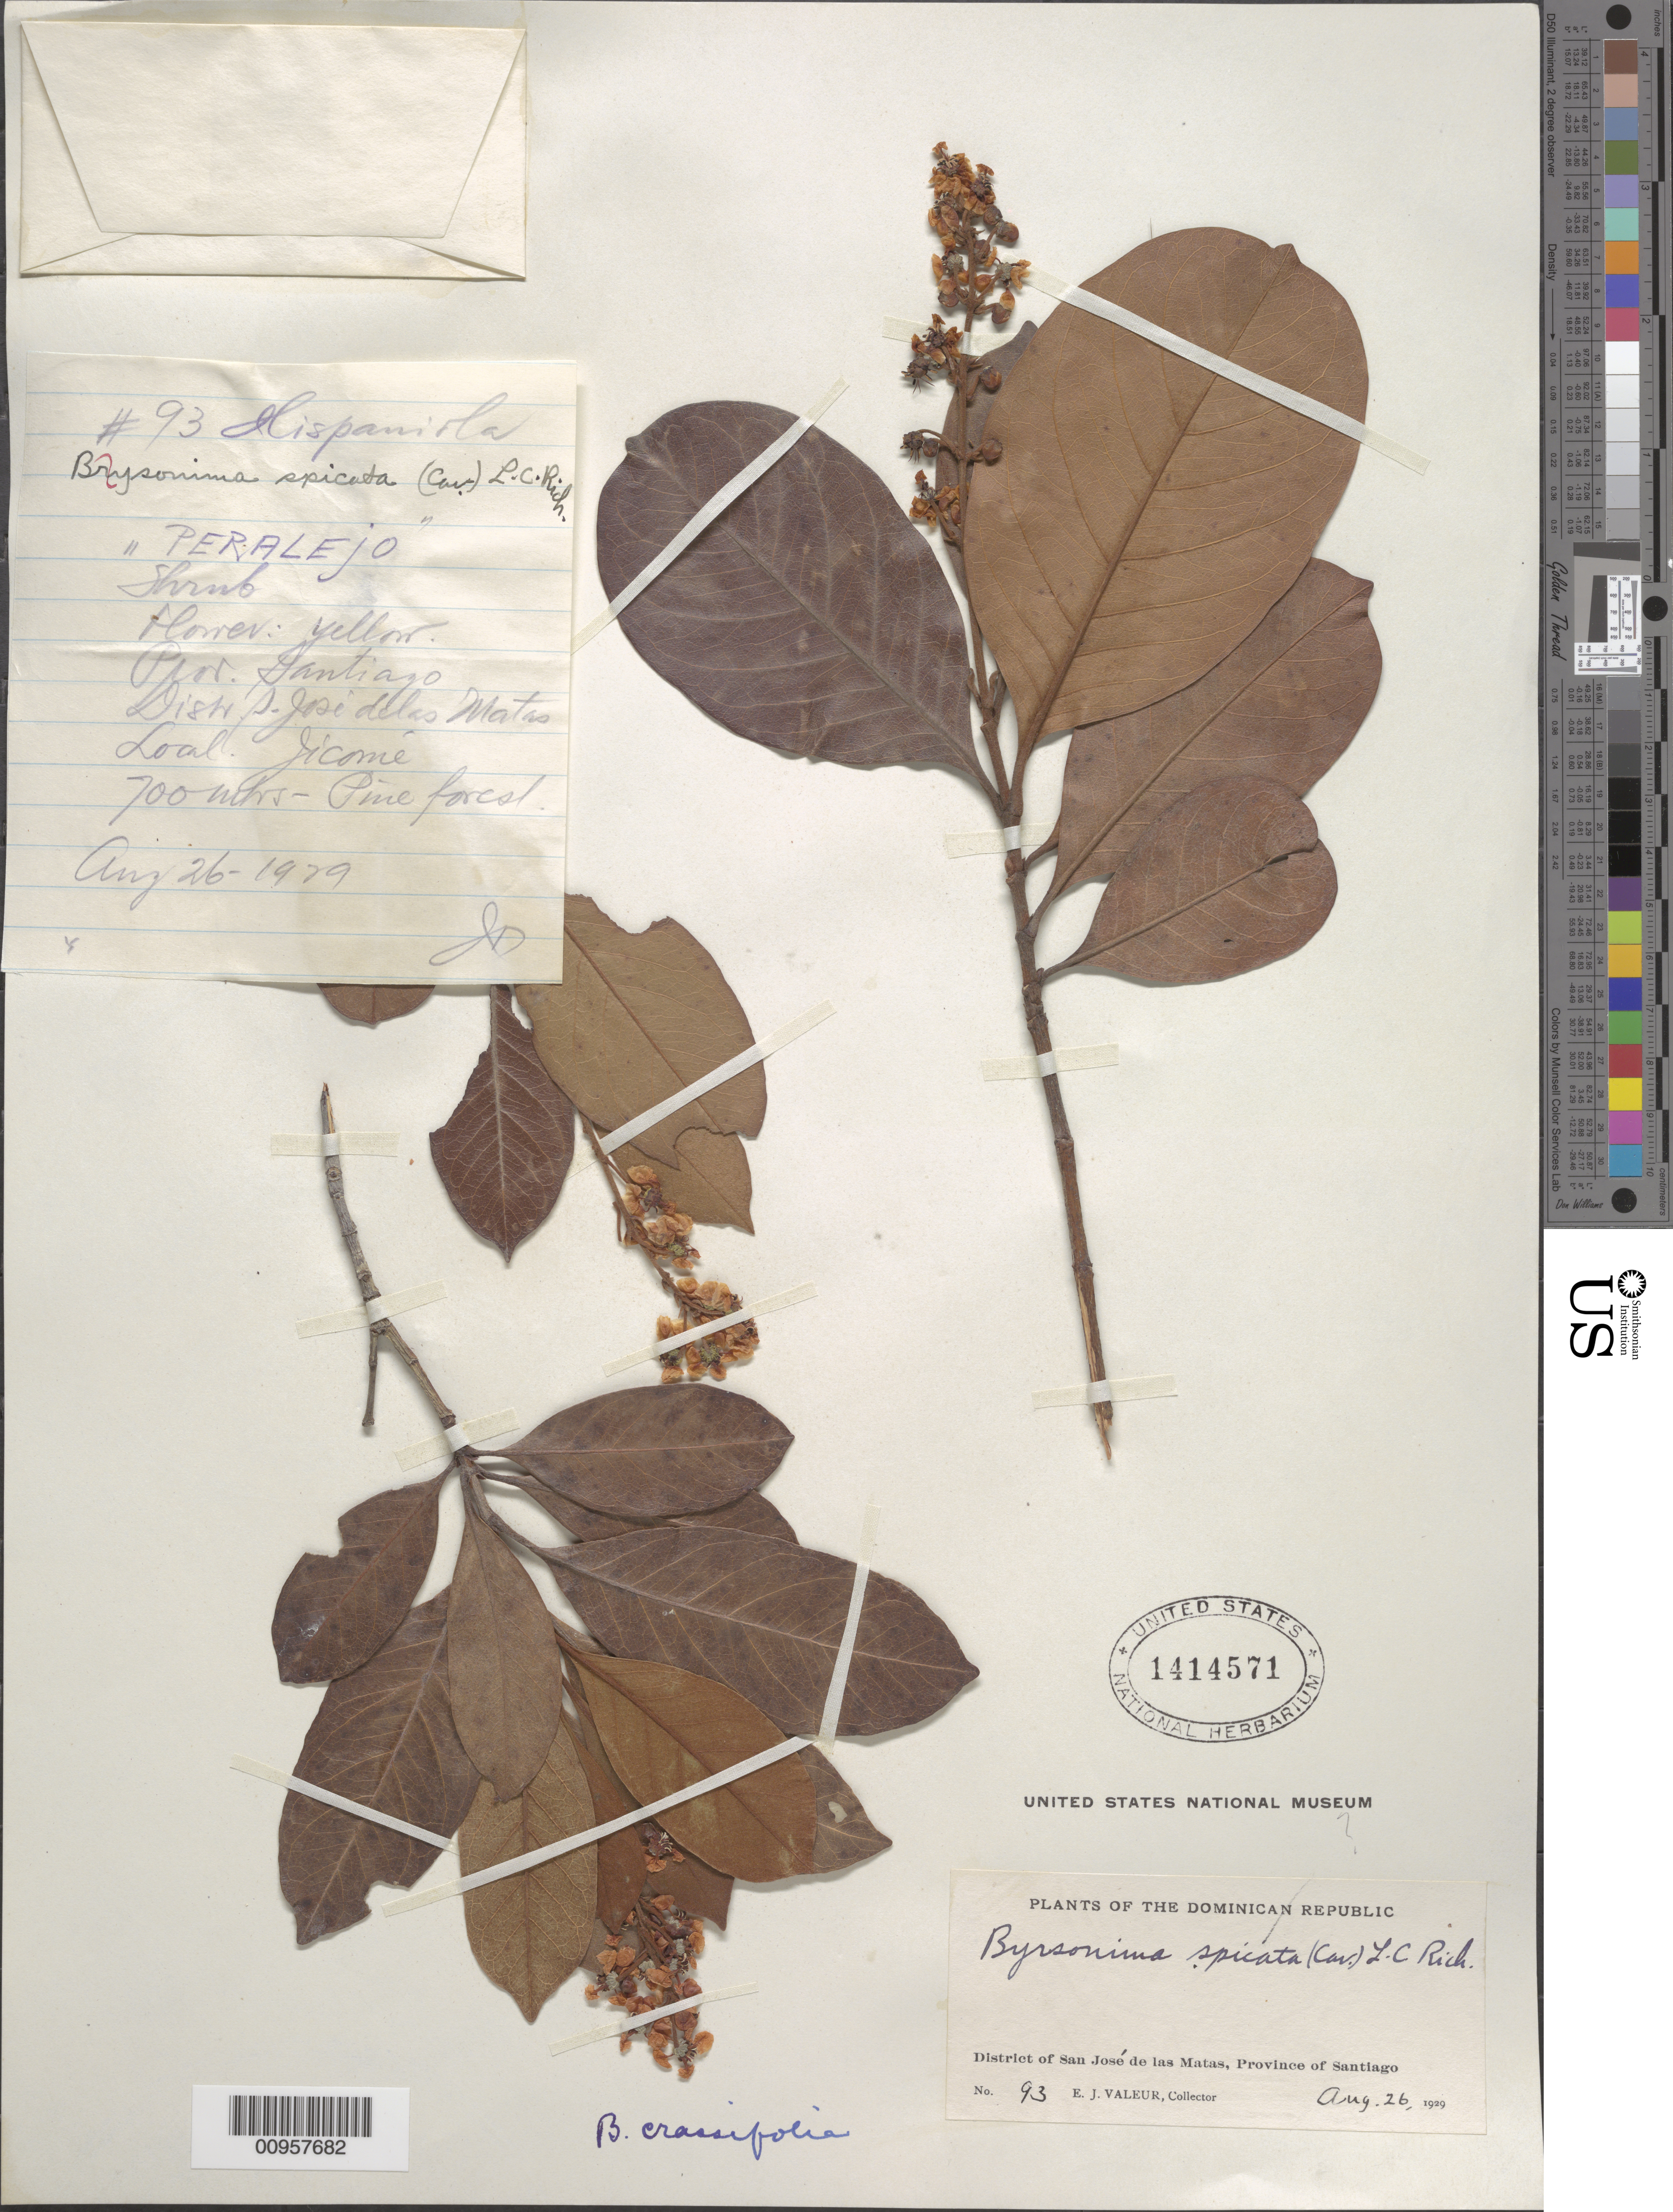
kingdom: Plantae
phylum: Tracheophyta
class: Magnoliopsida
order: Malpighiales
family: Malpighiaceae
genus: Byrsonima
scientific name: Byrsonima crassifolia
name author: (L.) Kunth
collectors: E. Valeur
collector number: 93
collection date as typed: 26 Aug 1929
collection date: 1929-08-26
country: Dominican Republic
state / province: Santiago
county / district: San José de las Matas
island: Hispaniola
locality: Jicomé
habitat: Pine forest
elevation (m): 700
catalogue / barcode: US 1414571